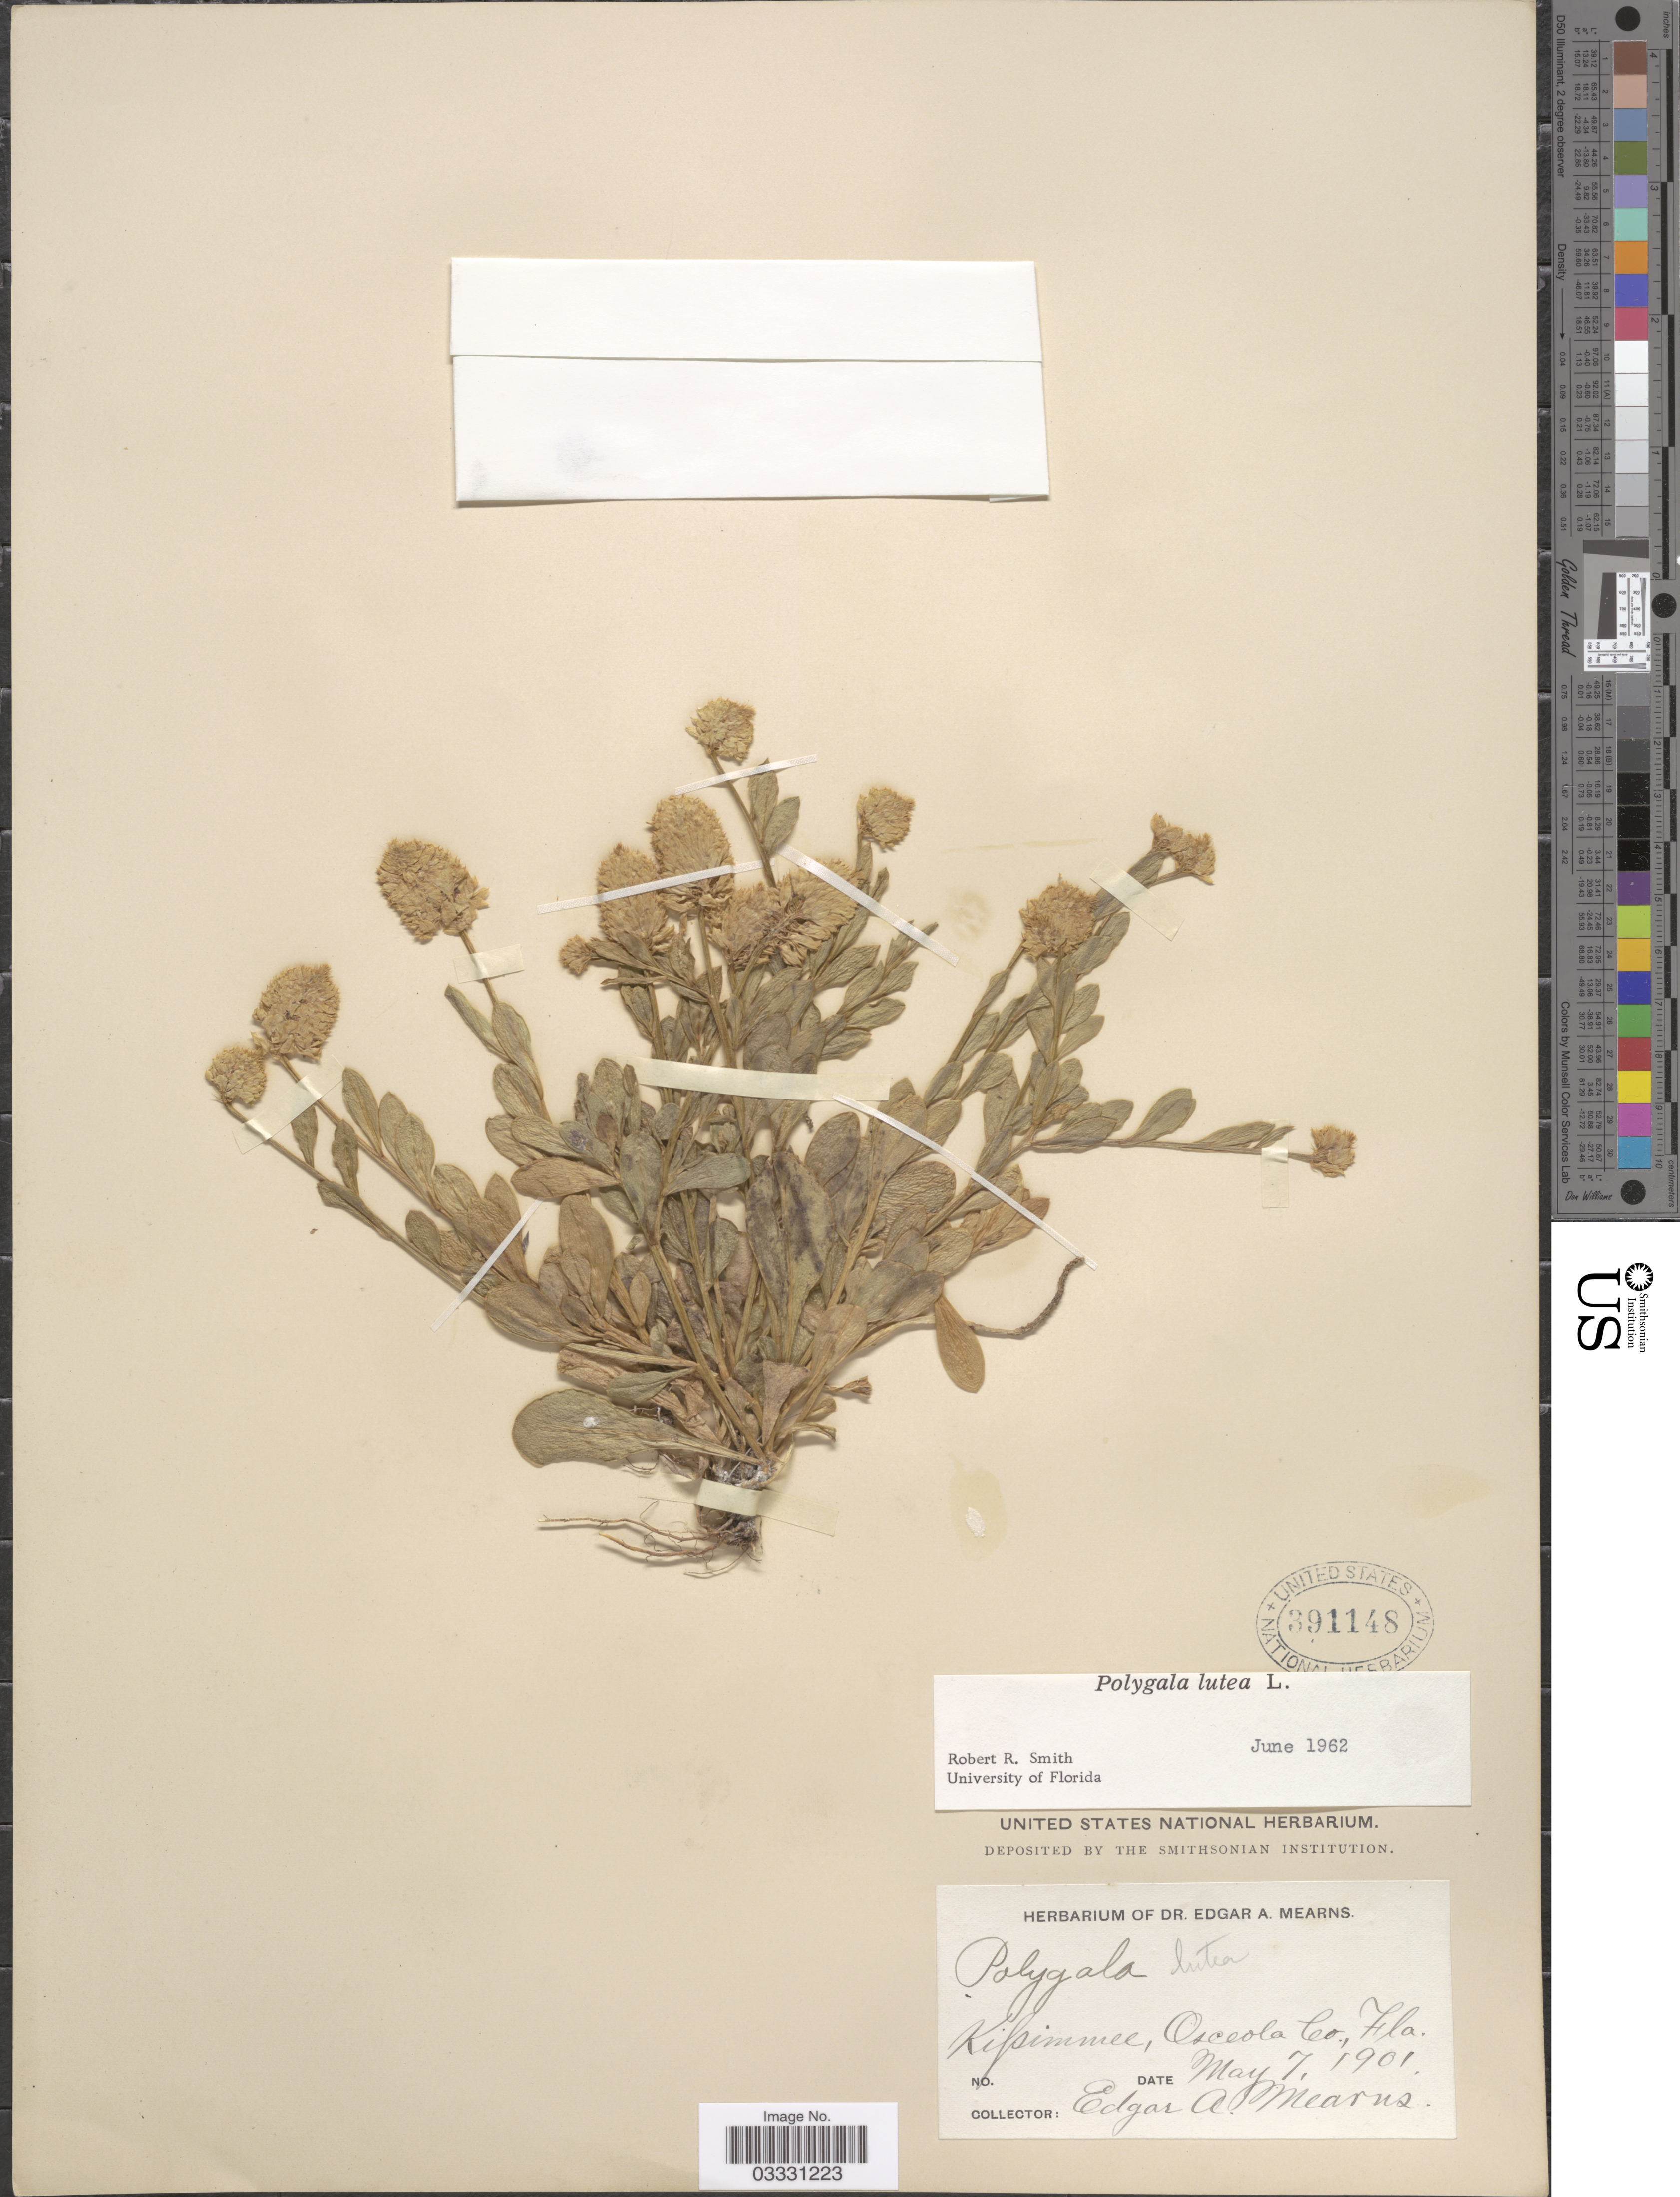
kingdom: Plantae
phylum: Tracheophyta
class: Magnoliopsida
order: Fabales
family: Polygalaceae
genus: Polygala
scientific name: Polygala lutea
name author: L.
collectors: E. A. Mearns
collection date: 1901-05-07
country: United States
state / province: Florida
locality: Kissimmee, Osceola Co.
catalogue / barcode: US 391148